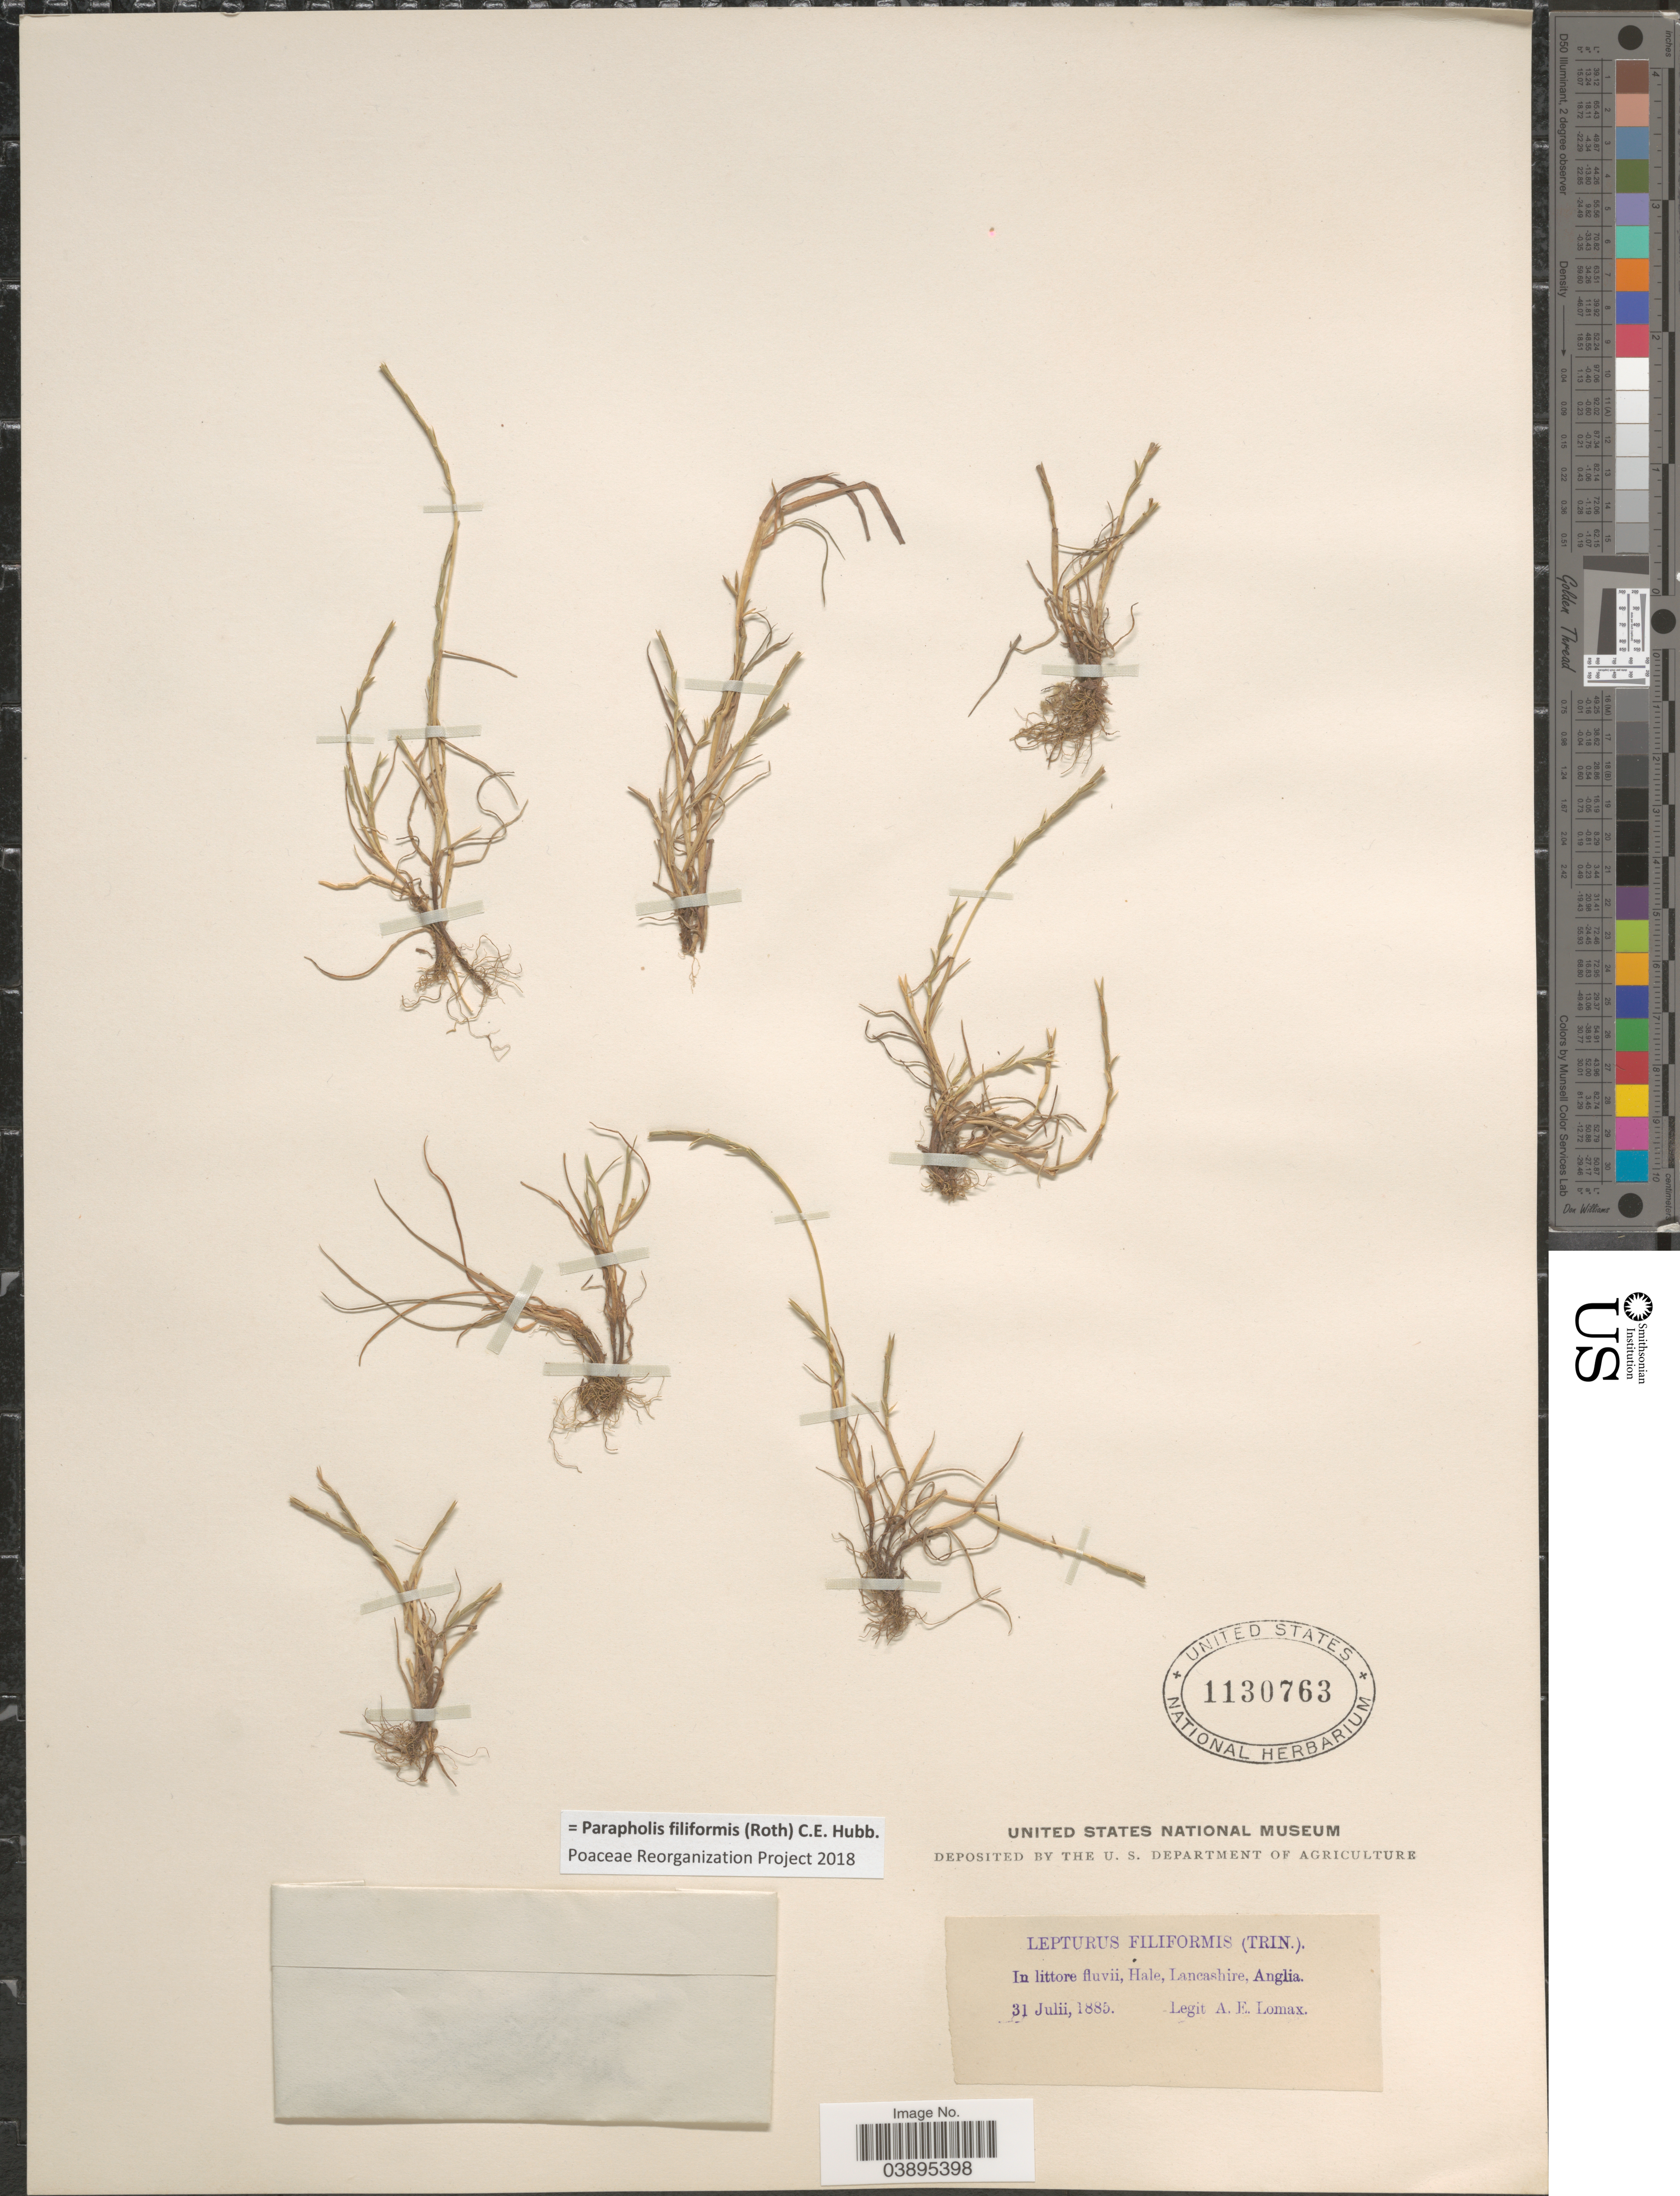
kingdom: Plantae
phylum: Tracheophyta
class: Liliopsida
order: Poales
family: Poaceae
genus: Parapholis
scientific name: Parapholis filiformis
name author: (Roth) C.E. Hubb.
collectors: A. Lomax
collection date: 1885-07-31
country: United Kingdom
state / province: England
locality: In littore fluvii, Hale, Lancashire, Anglia.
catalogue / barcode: US 1130763